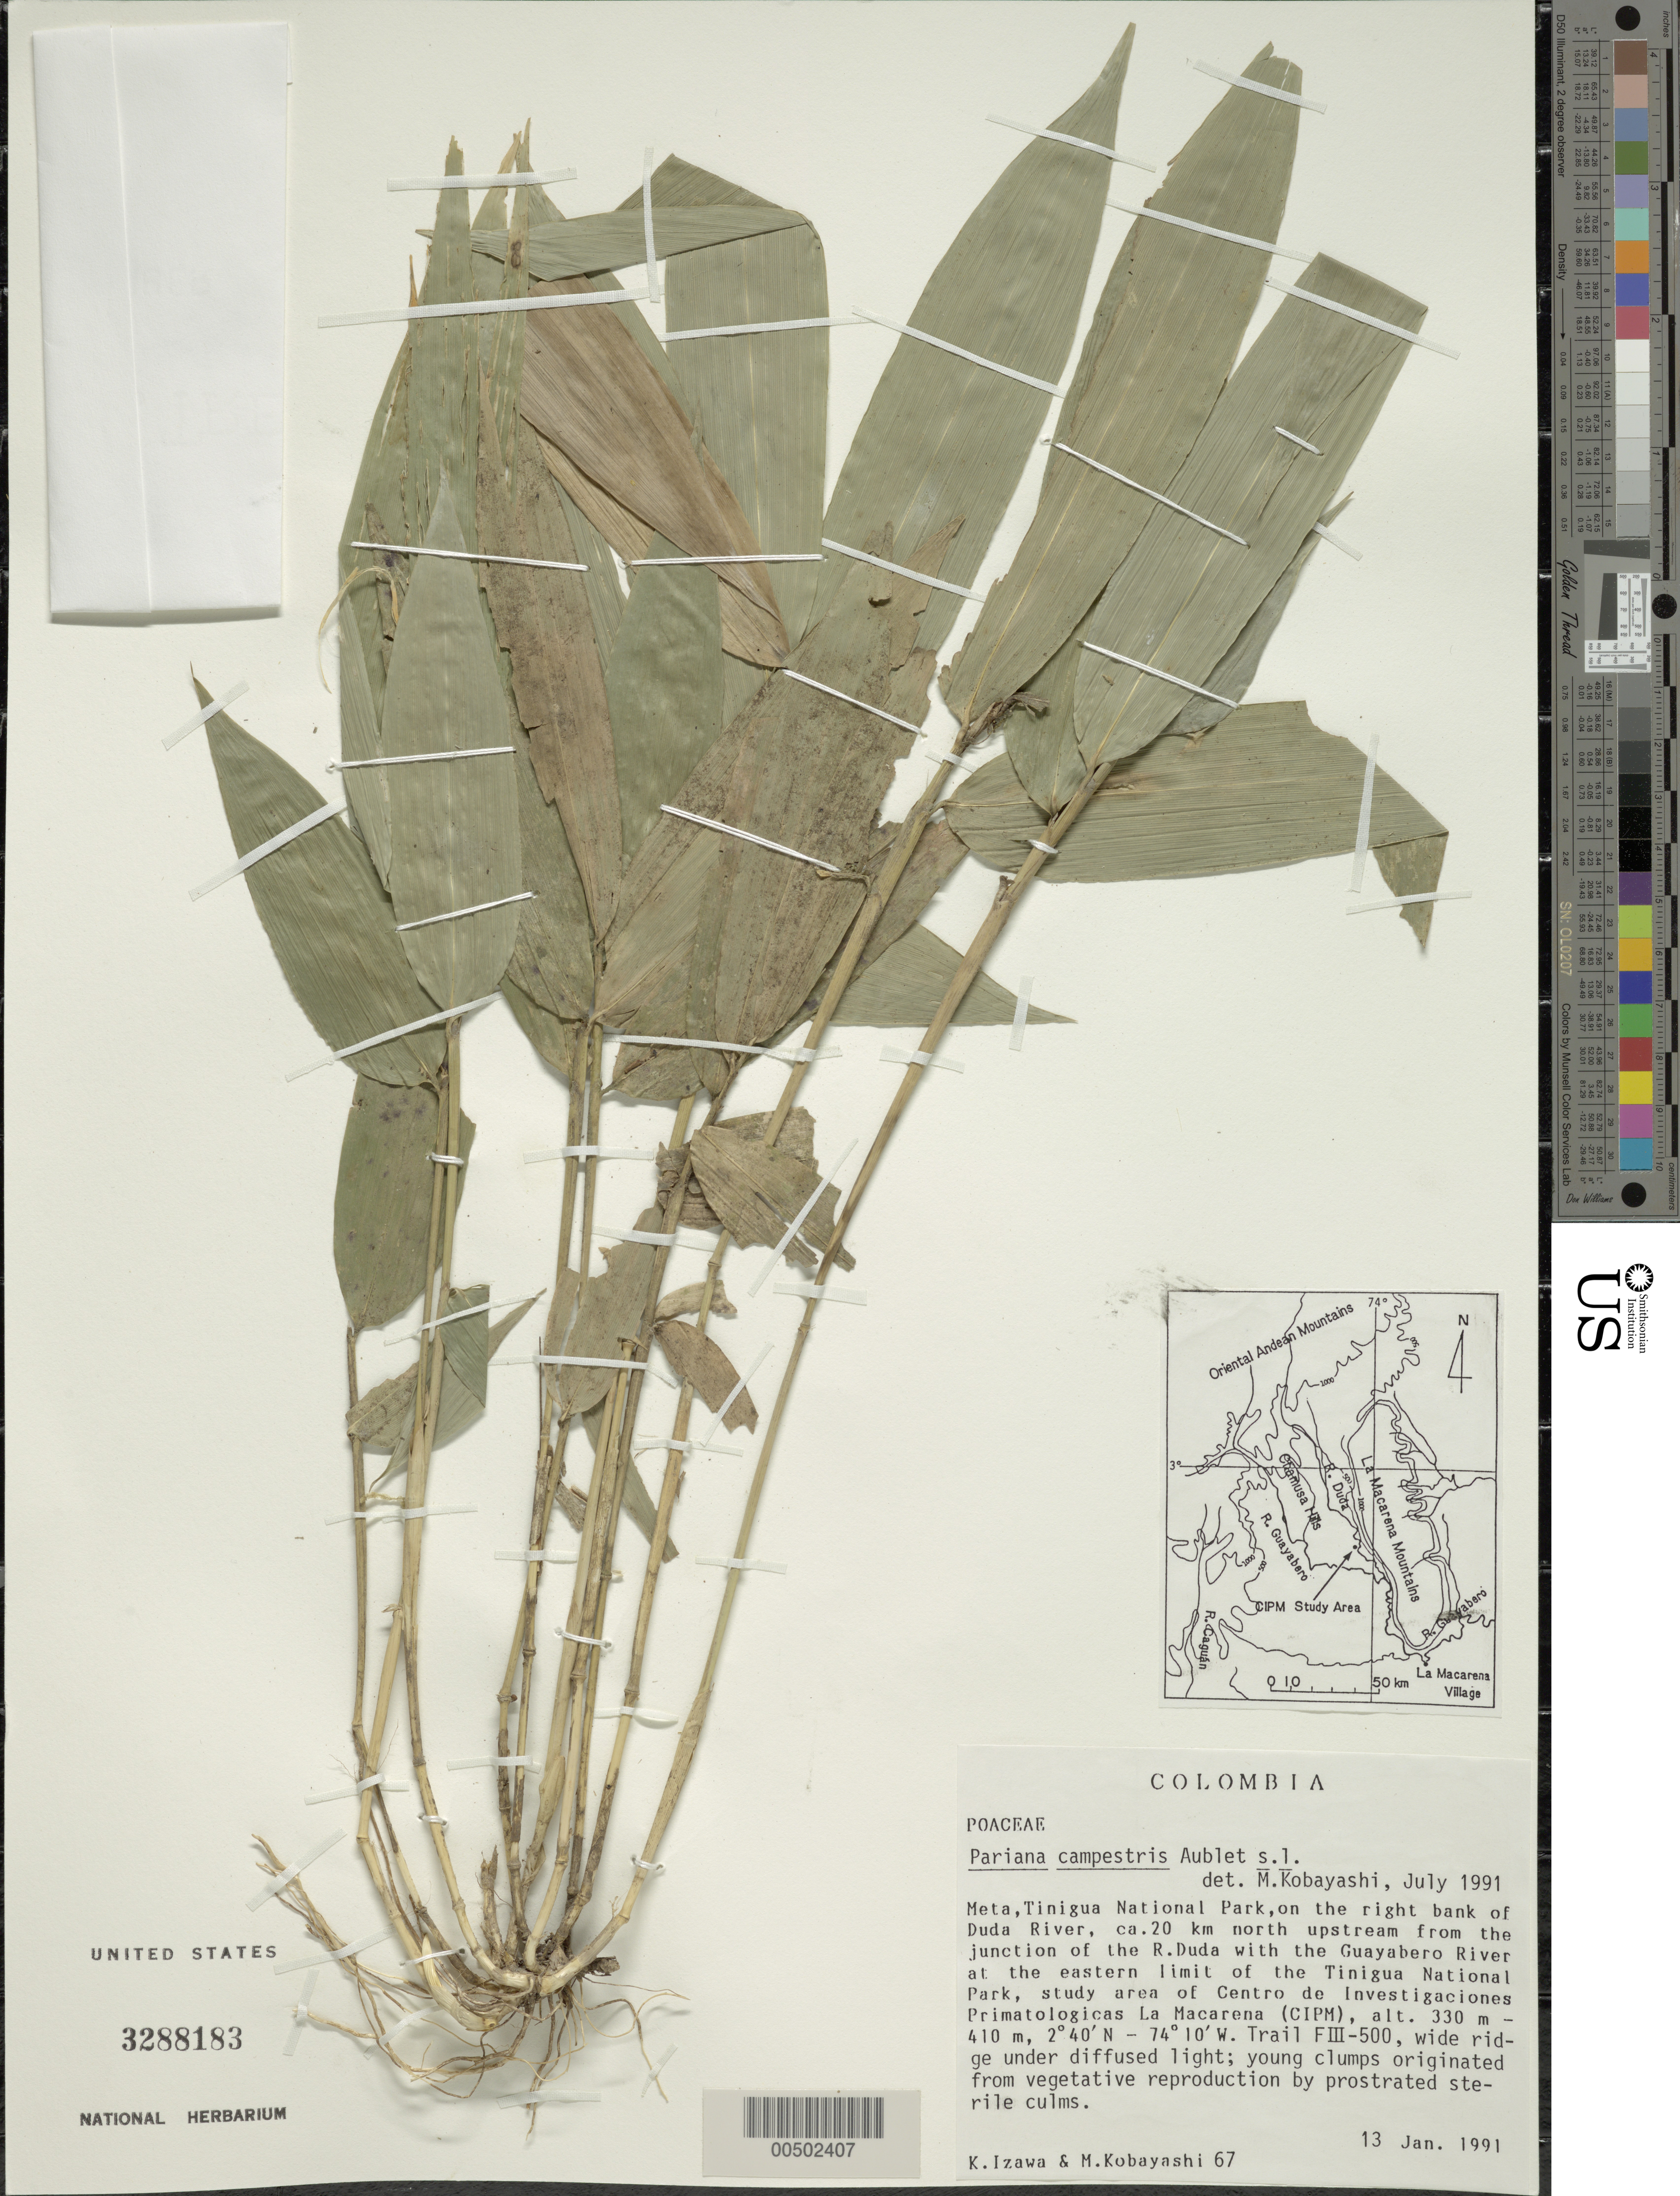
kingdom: Plantae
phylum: Tracheophyta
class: Liliopsida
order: Poales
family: Poaceae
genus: Pariana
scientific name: Pariana campestris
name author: Aubl.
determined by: Kobayashi, M.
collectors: K. Izawa & M. Kobayashi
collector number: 67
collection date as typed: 13 Jan 1991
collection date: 1991-01-13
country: Colombia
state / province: Meta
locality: Tinigua National Park, bank of Duda River, ca 20 km N of the junct. of Duda River and the Guyabero River, fiii-300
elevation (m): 330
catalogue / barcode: US 3288183